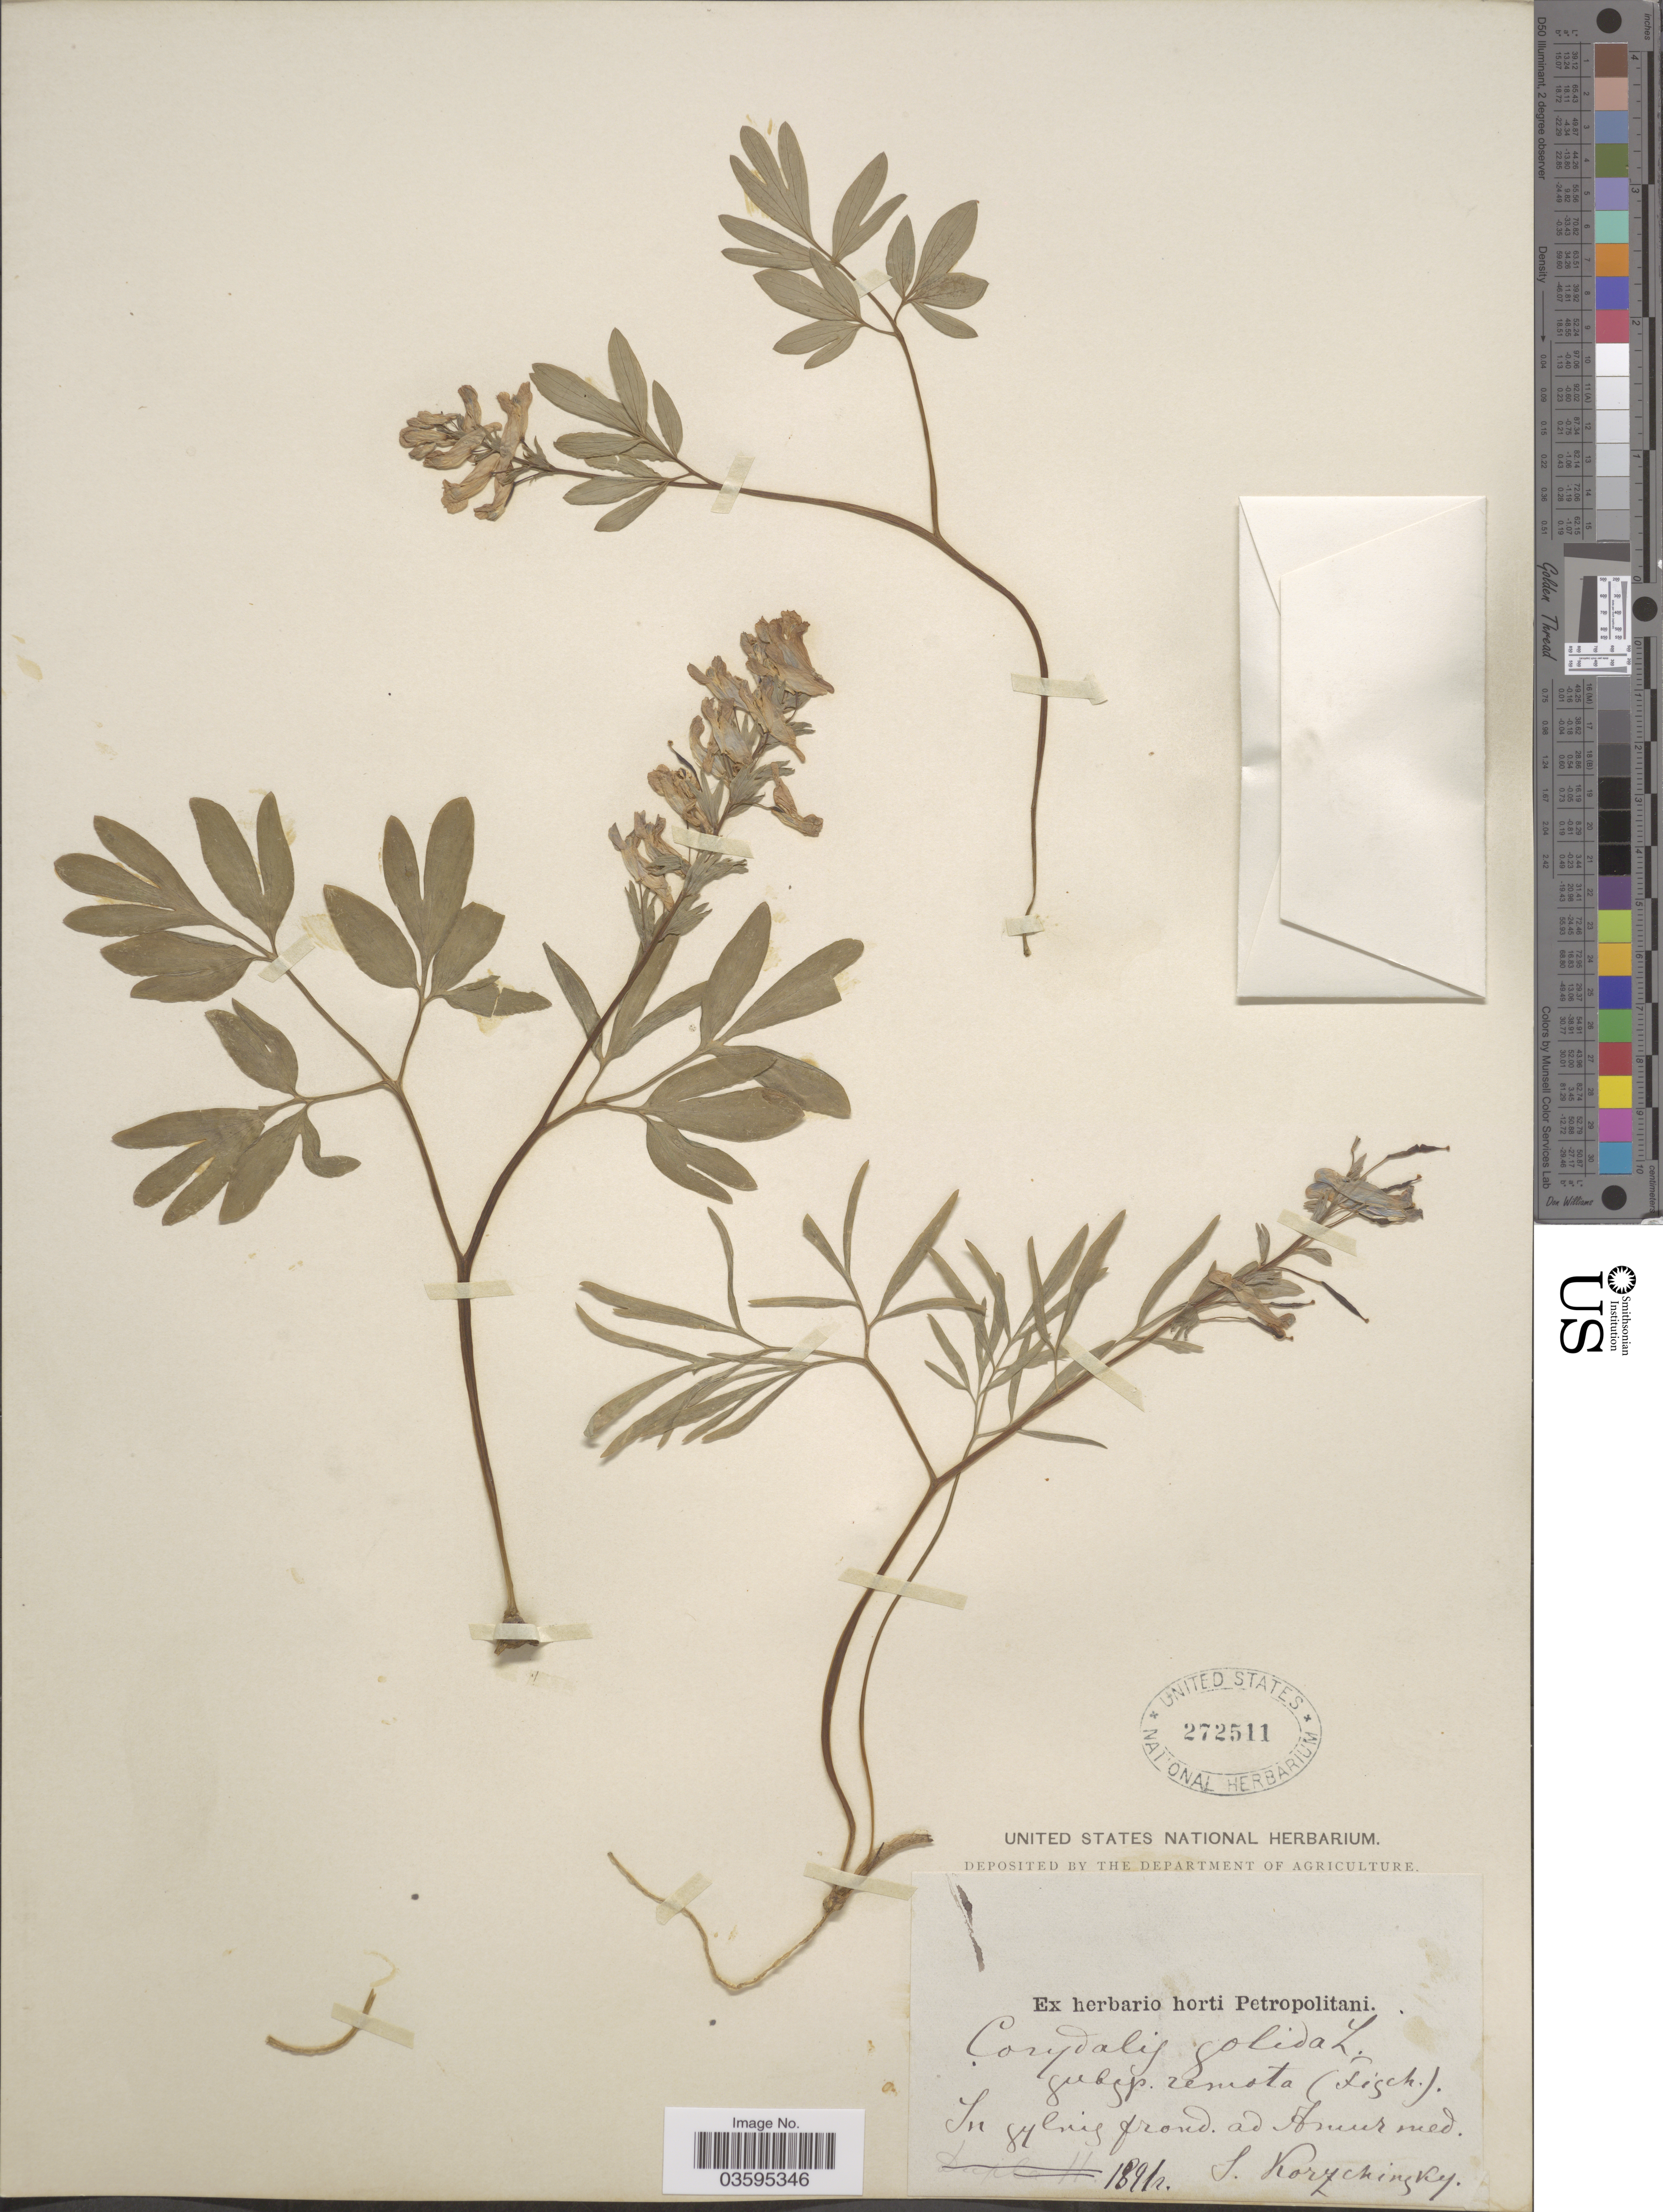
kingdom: Plantae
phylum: Tracheophyta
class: Magnoliopsida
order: Ranunculales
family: Papaveraceae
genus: Corydalis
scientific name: Corydalis solida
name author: (L.) Clairv.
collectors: S. Korzchinsky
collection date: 1896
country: Russian Federation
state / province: Amur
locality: In sylvis frond. ad Amur med.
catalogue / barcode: US 272511